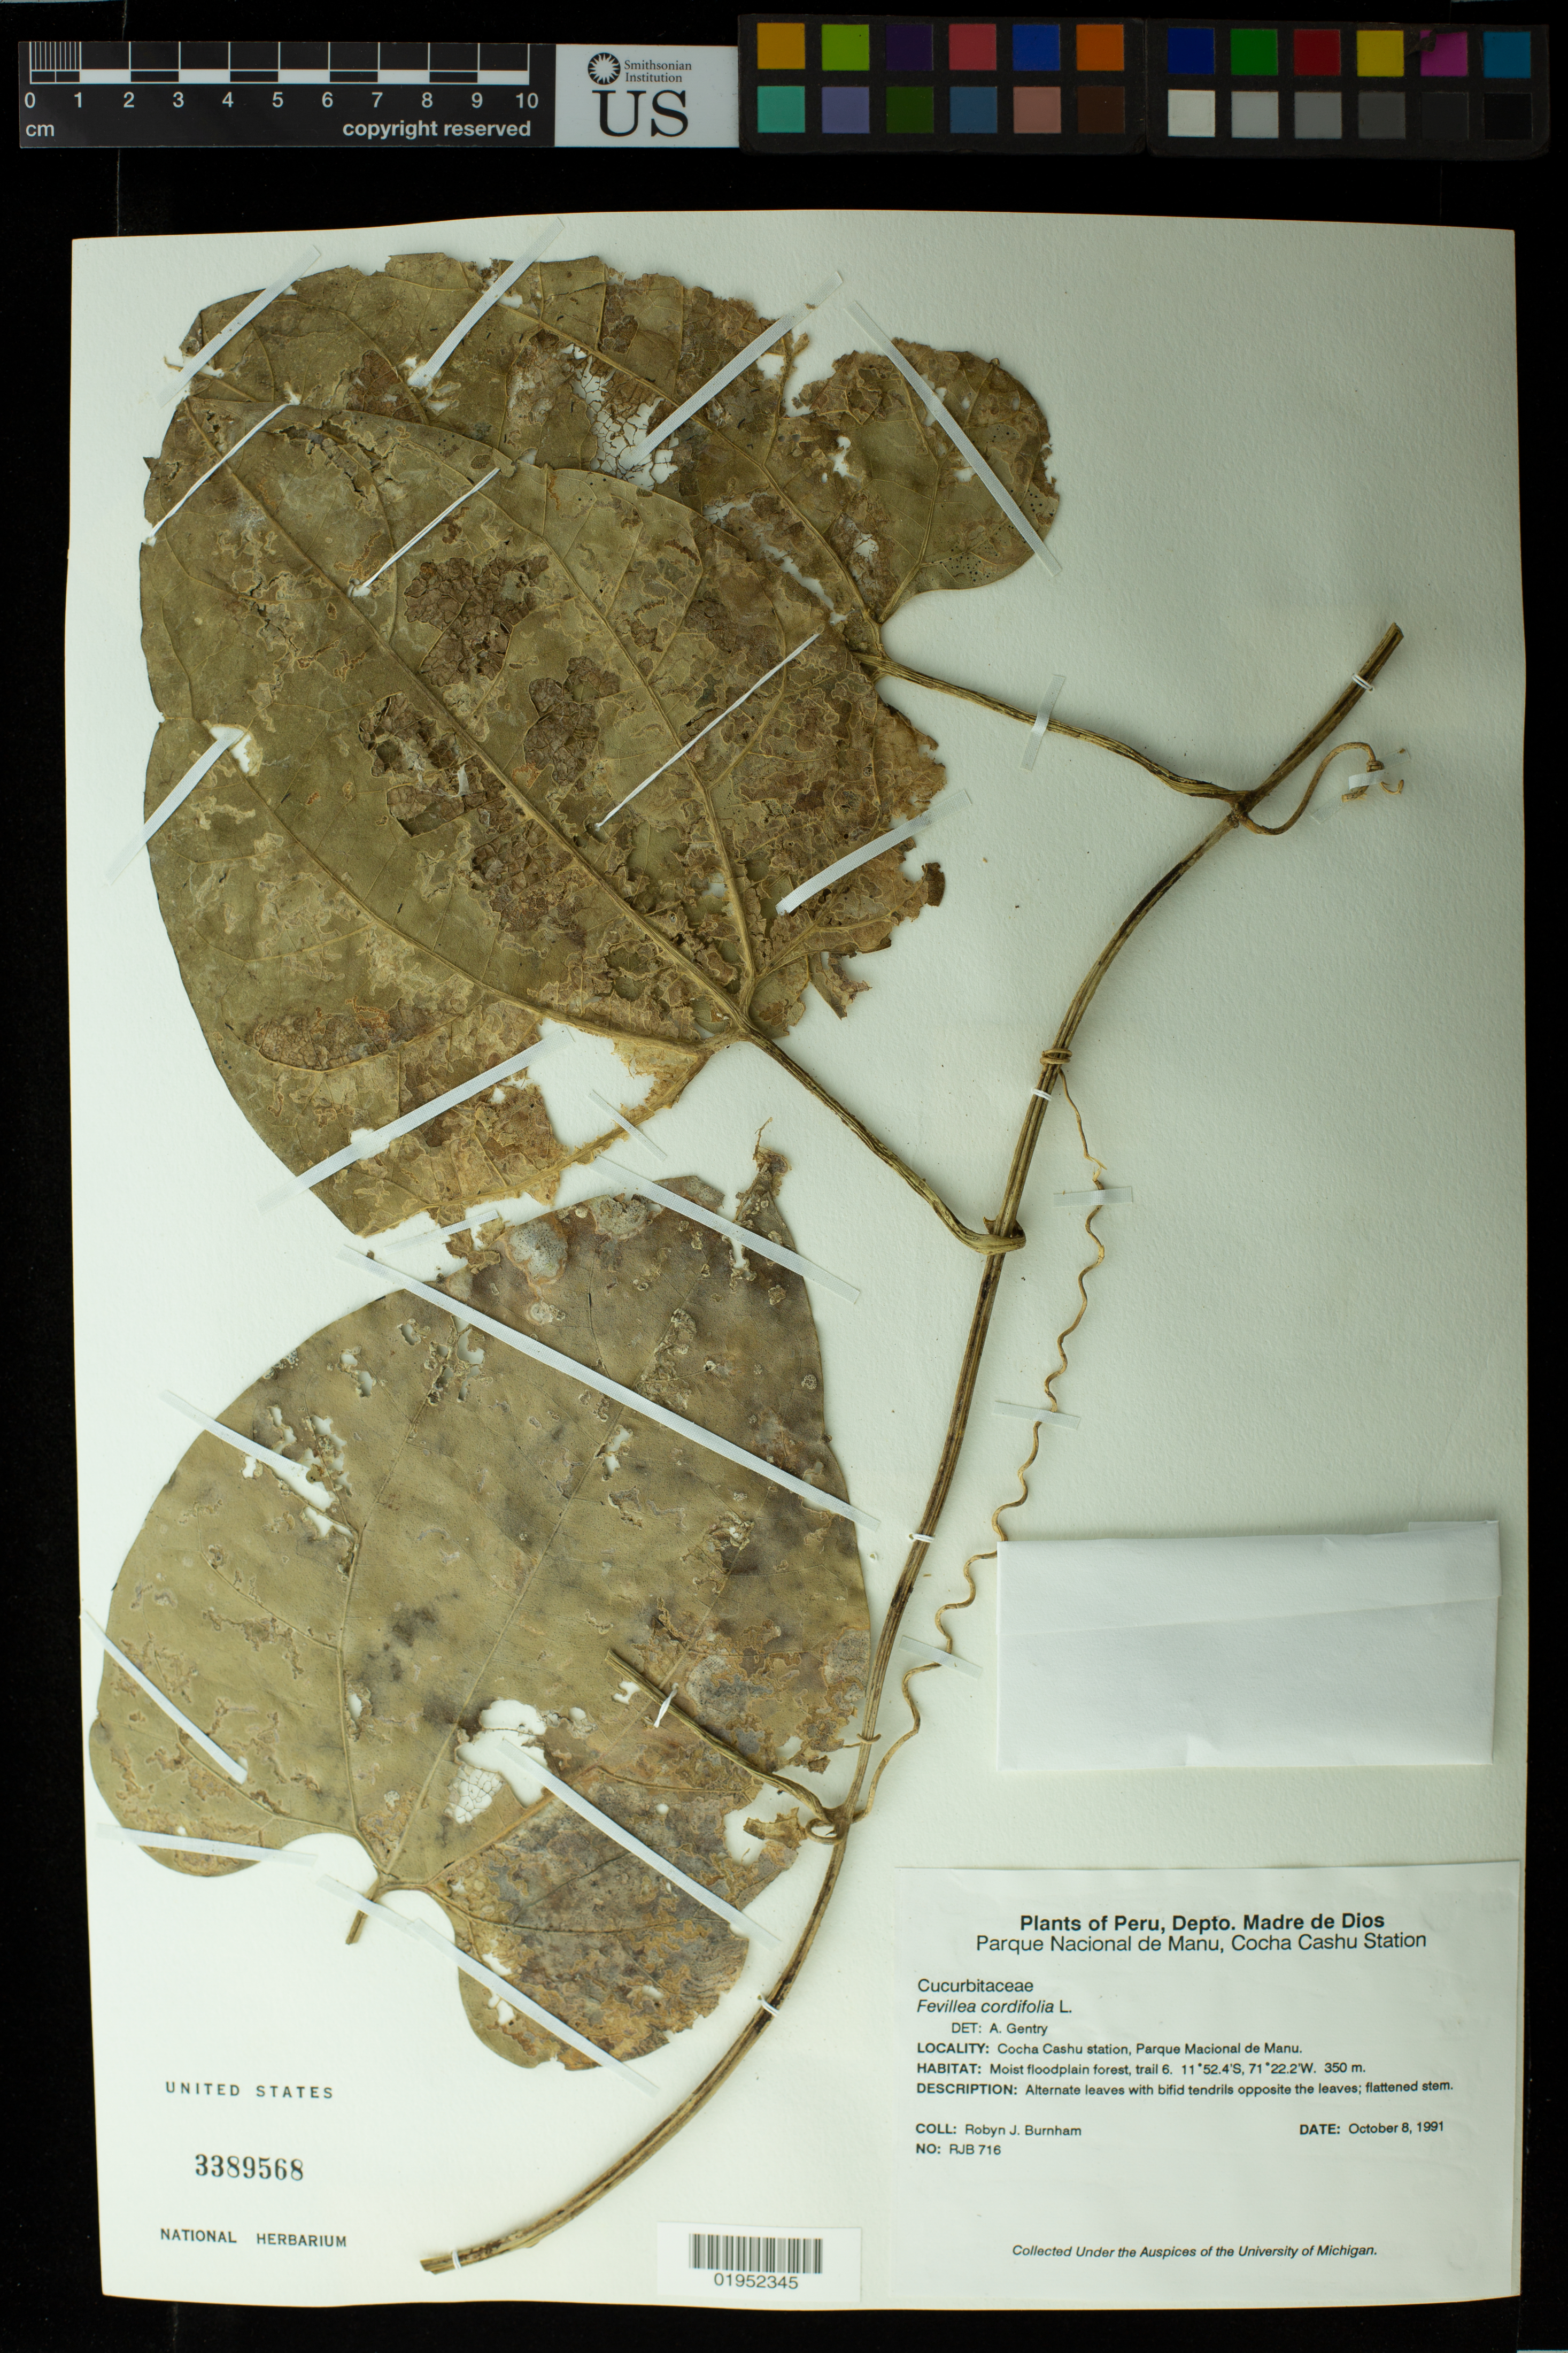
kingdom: Plantae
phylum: Tracheophyta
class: Magnoliopsida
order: Cucurbitales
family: Cucurbitaceae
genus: Fevillea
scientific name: Fevillea cordifolia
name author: L.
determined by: Gentry, A. H.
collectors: R. J. Burnham & P. Nuñez V.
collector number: RJB 716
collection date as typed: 17 Oct 1991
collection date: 1991-10-17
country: Peru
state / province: Madre de Dios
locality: Parque Nacional de Manu, Cocha Cashu Station. Across river from station: ravine plot 2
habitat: Moist floodplain forest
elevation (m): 350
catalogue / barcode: US 3389568